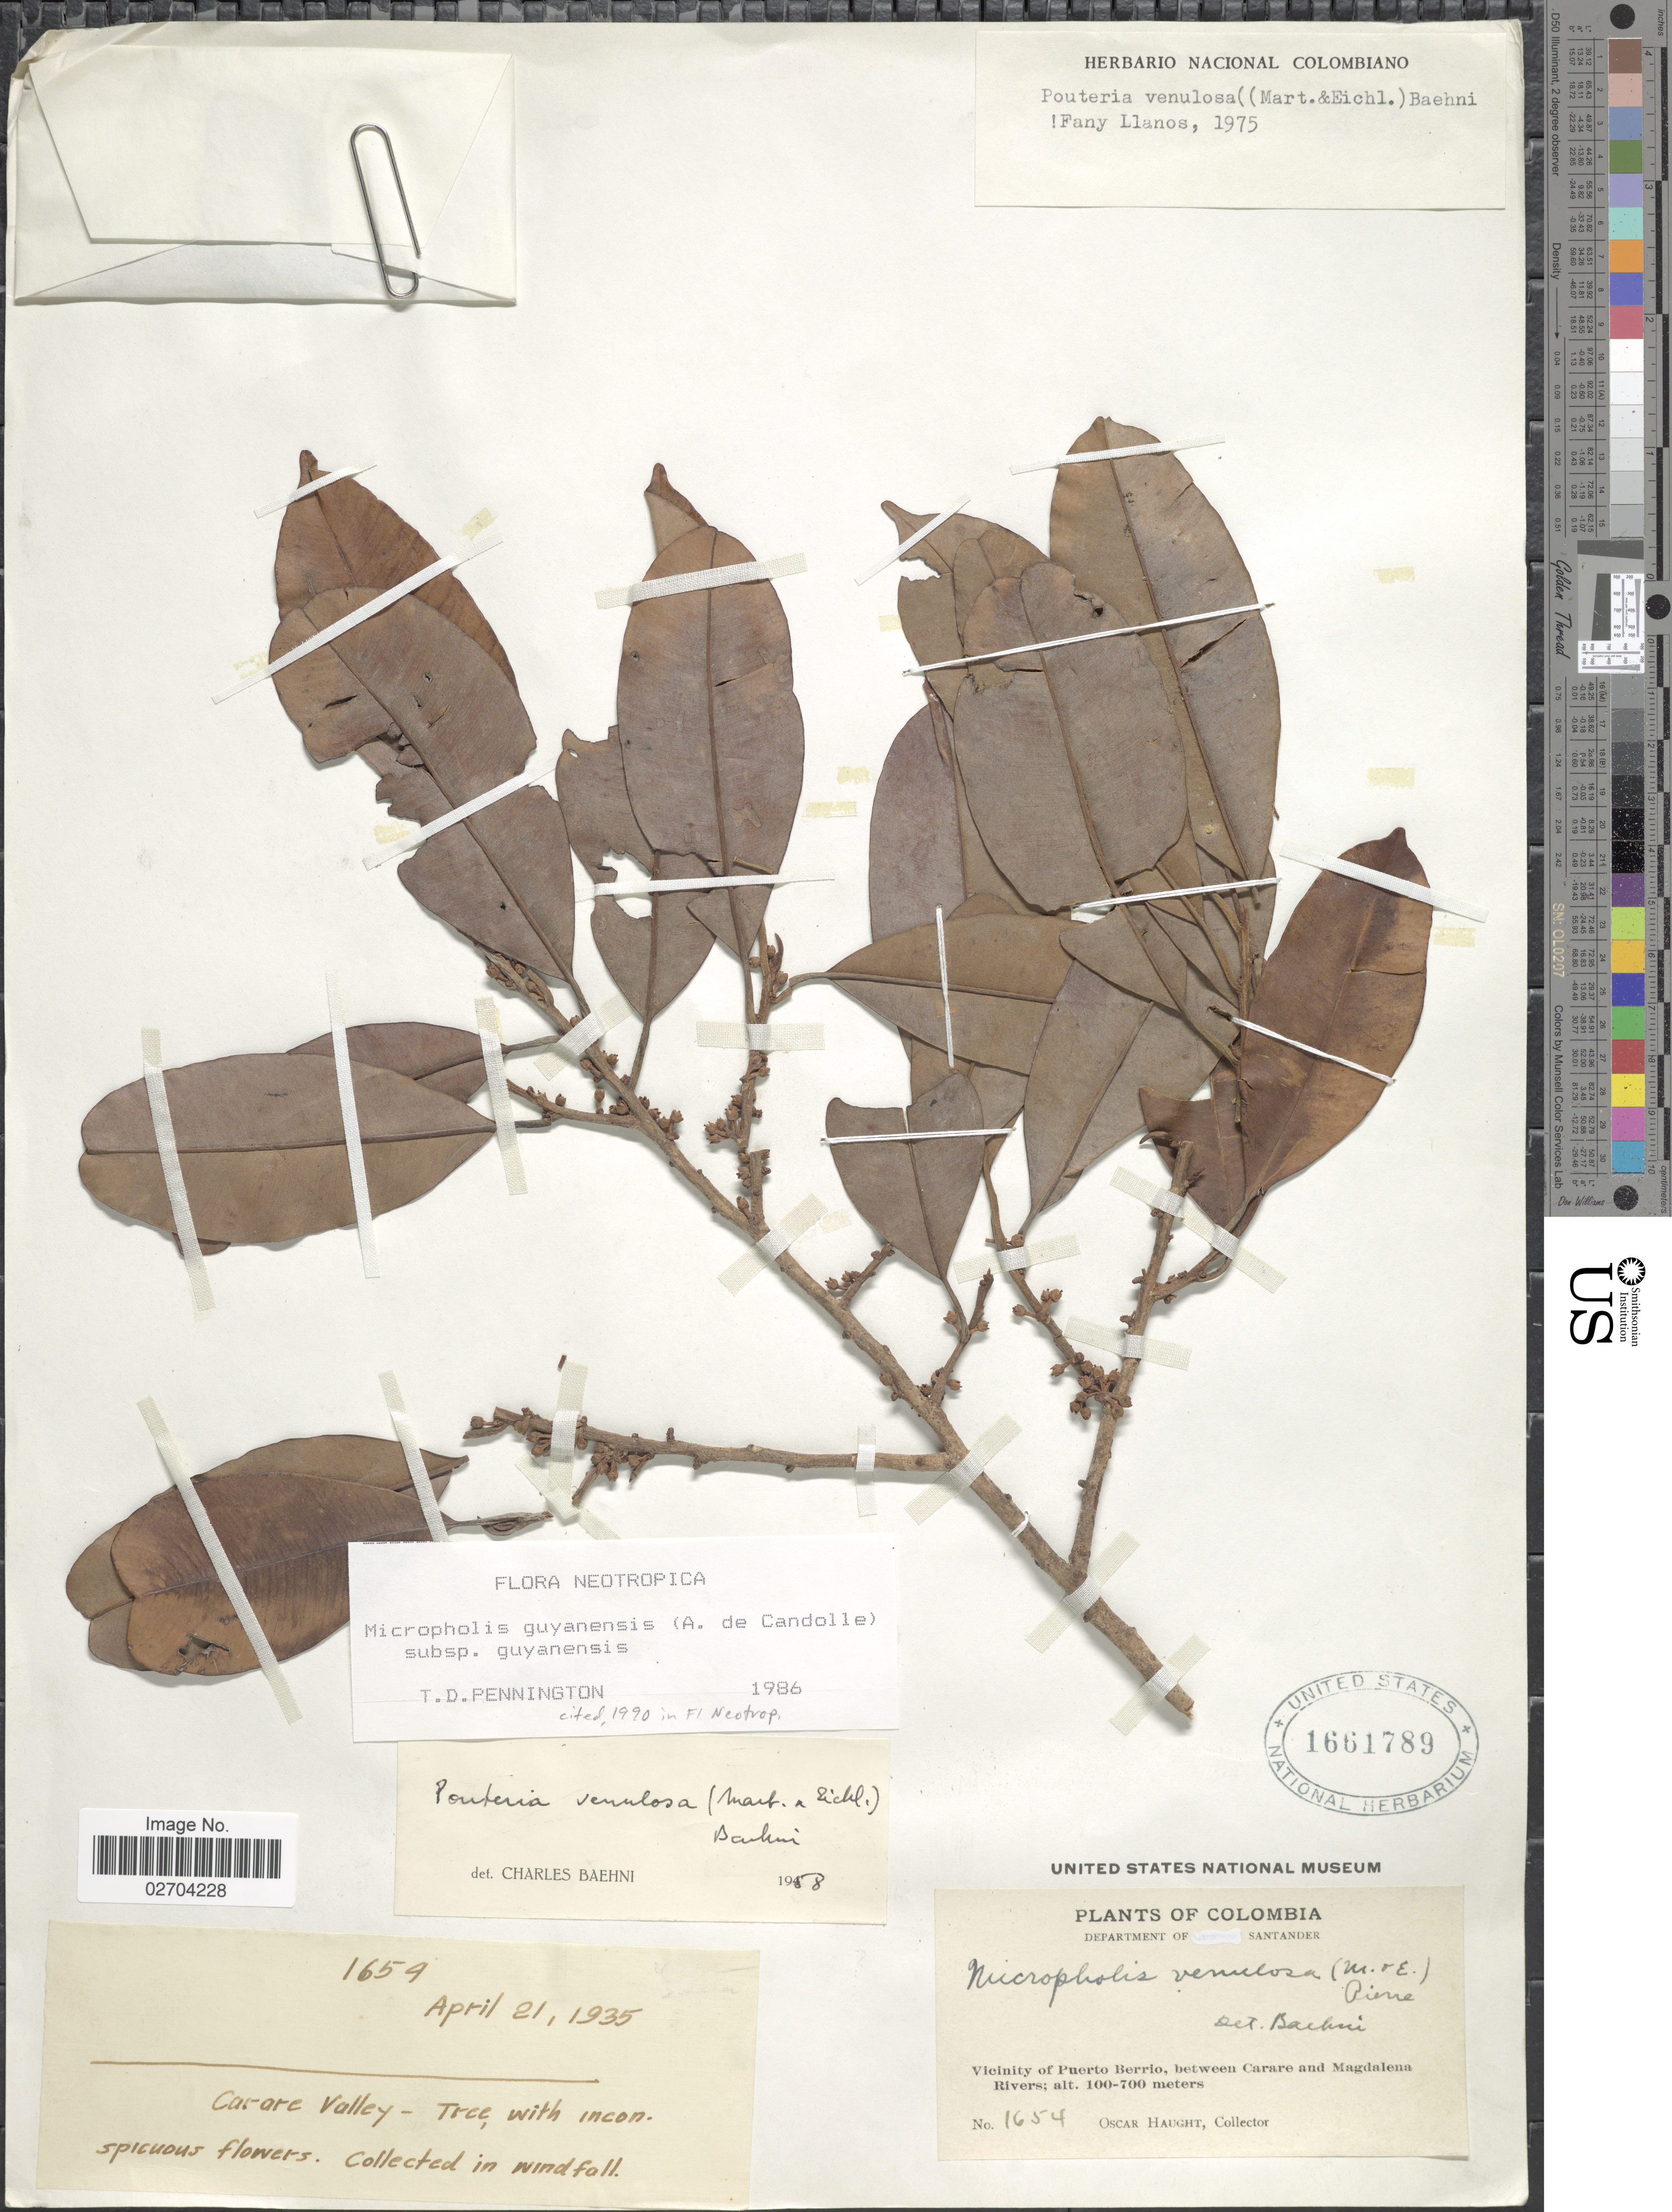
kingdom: Plantae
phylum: Tracheophyta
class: Magnoliopsida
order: Ericales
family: Sapotaceae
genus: Micropholis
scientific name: Micropholis guyanensis subsp. guyanensis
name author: (A. DC.) Pierre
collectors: O. Haught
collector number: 1654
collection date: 1935-04-21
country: Colombia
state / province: Santander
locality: Department of Santander, Vicinity of Puerto Berrio, between Carare and Magdalena Rivers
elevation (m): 100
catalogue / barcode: US 1661789